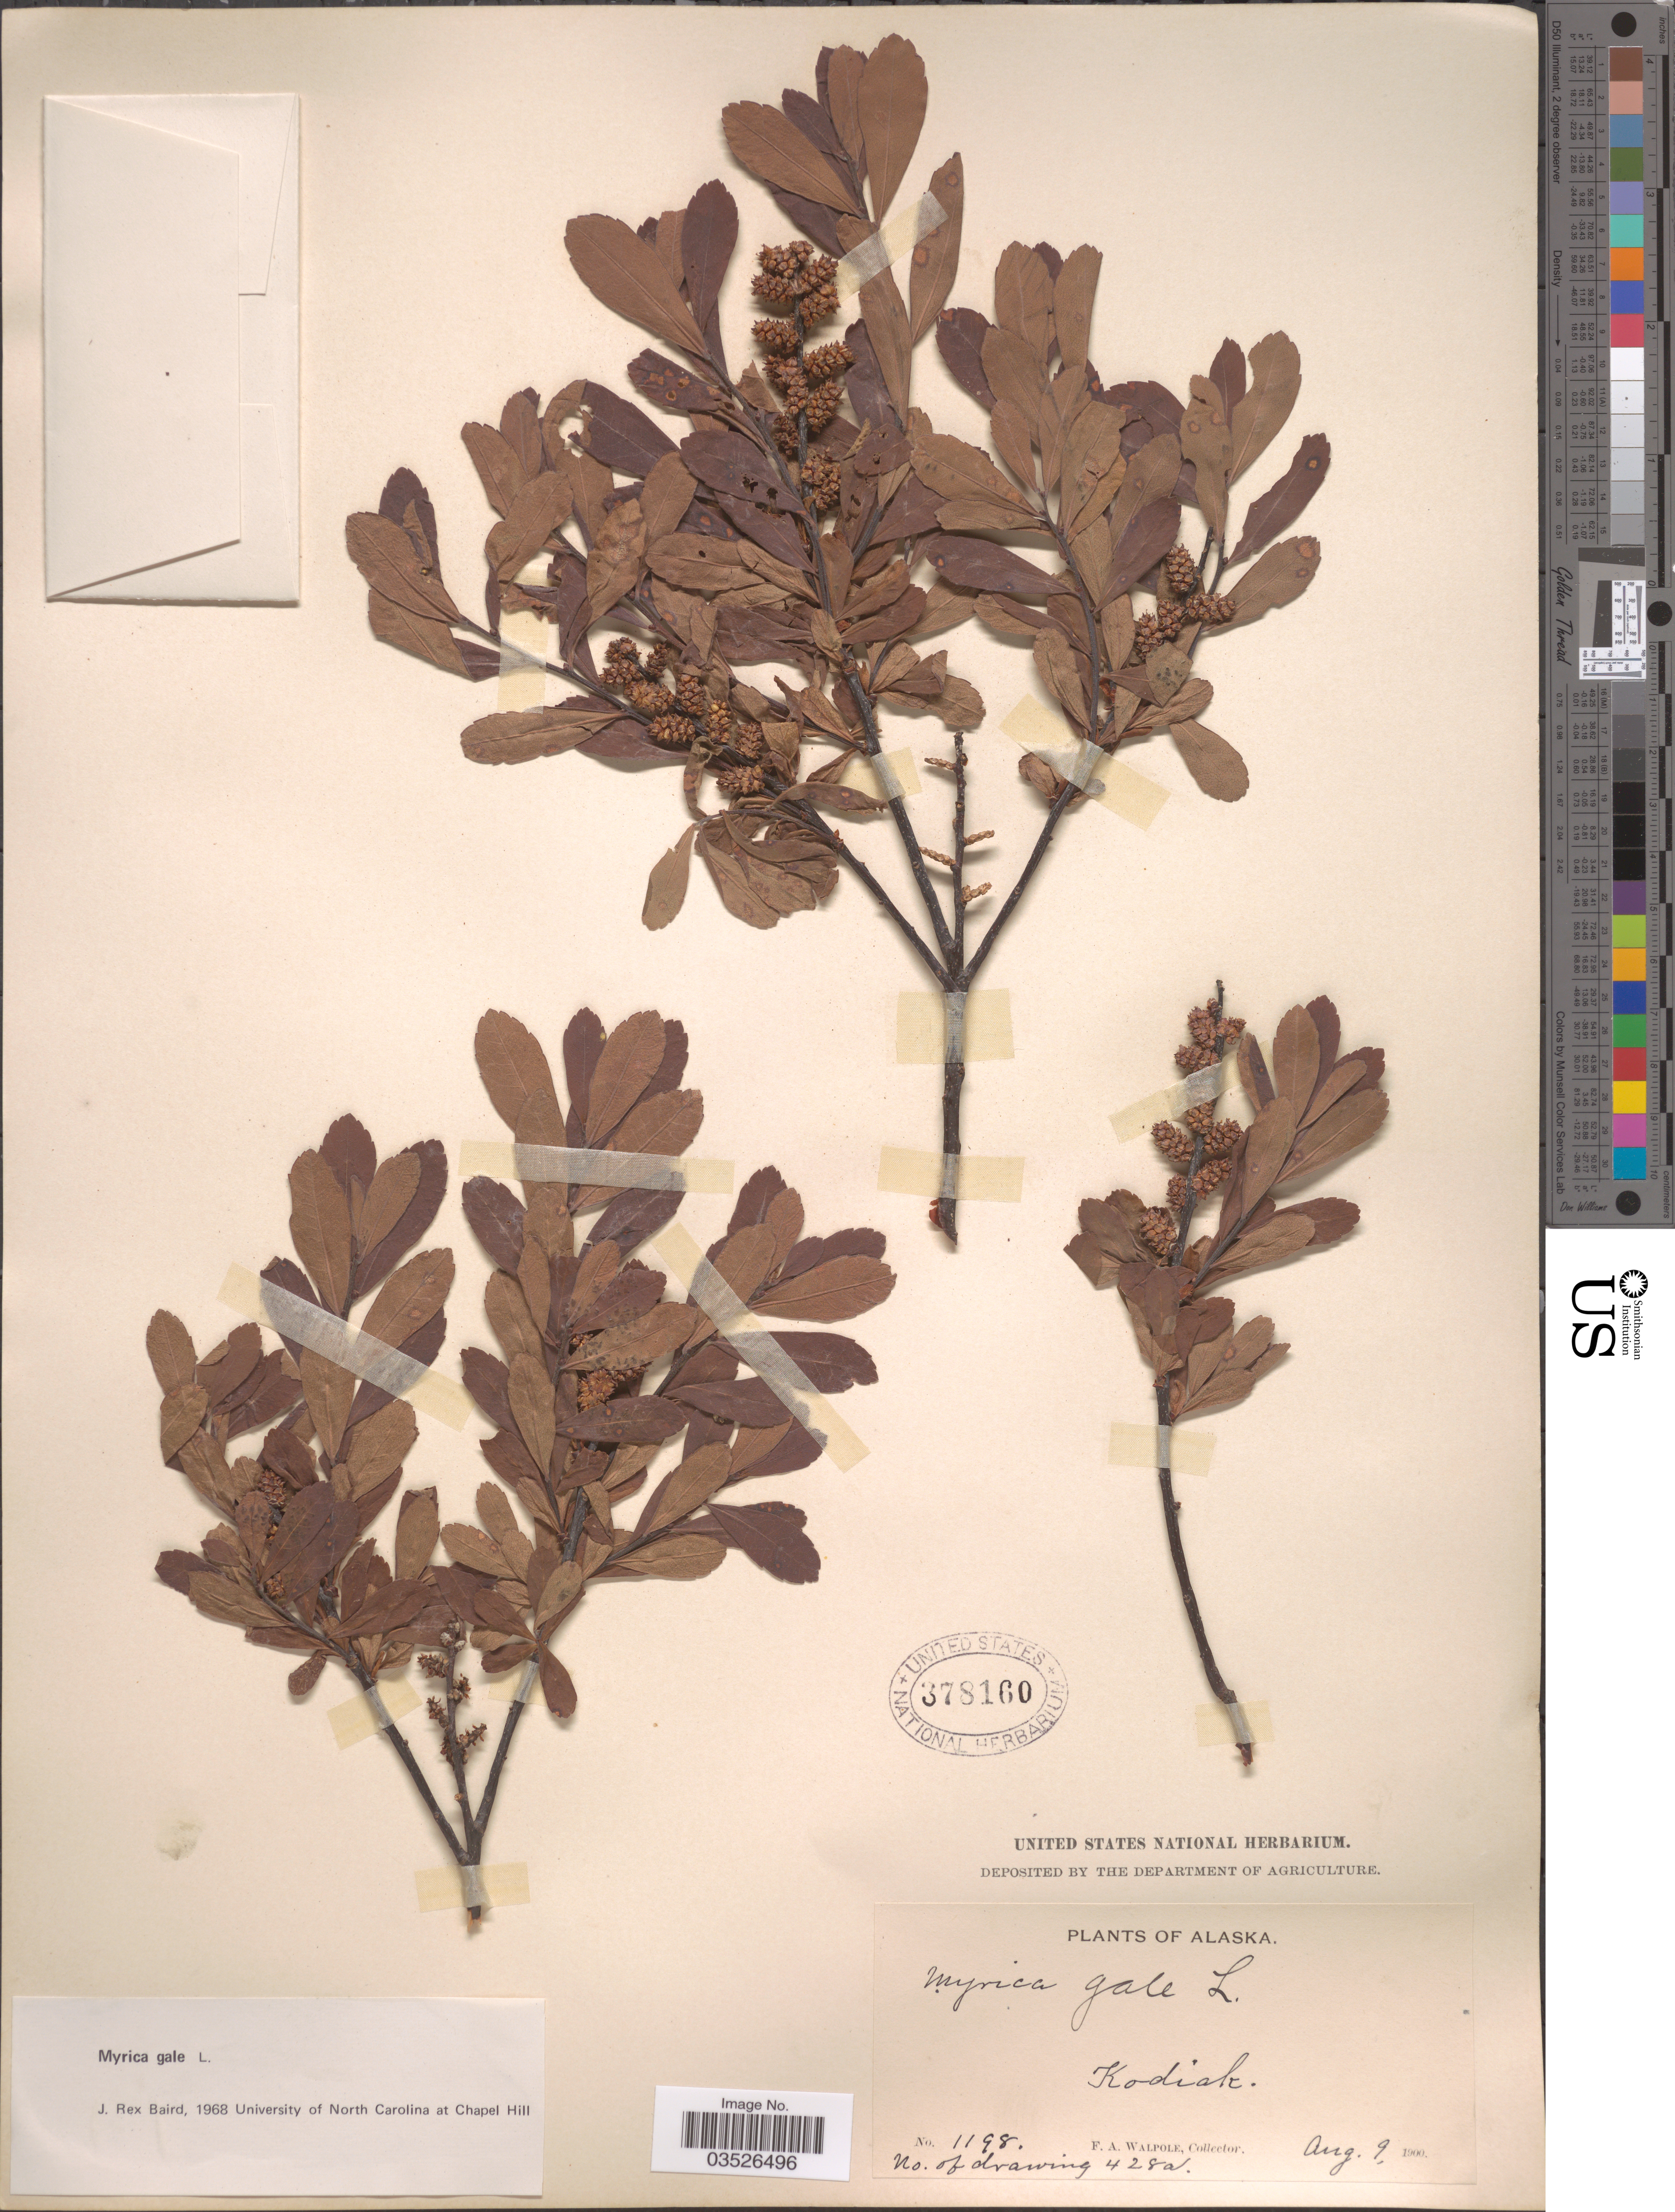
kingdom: Plantae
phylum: Tracheophyta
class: Magnoliopsida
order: Fagales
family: Myricaceae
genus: Myrica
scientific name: Myrica gale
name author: L.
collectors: F. Walpole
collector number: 1198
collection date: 1900-08-09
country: United States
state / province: Alaska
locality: Kodiak.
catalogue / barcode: US 378160